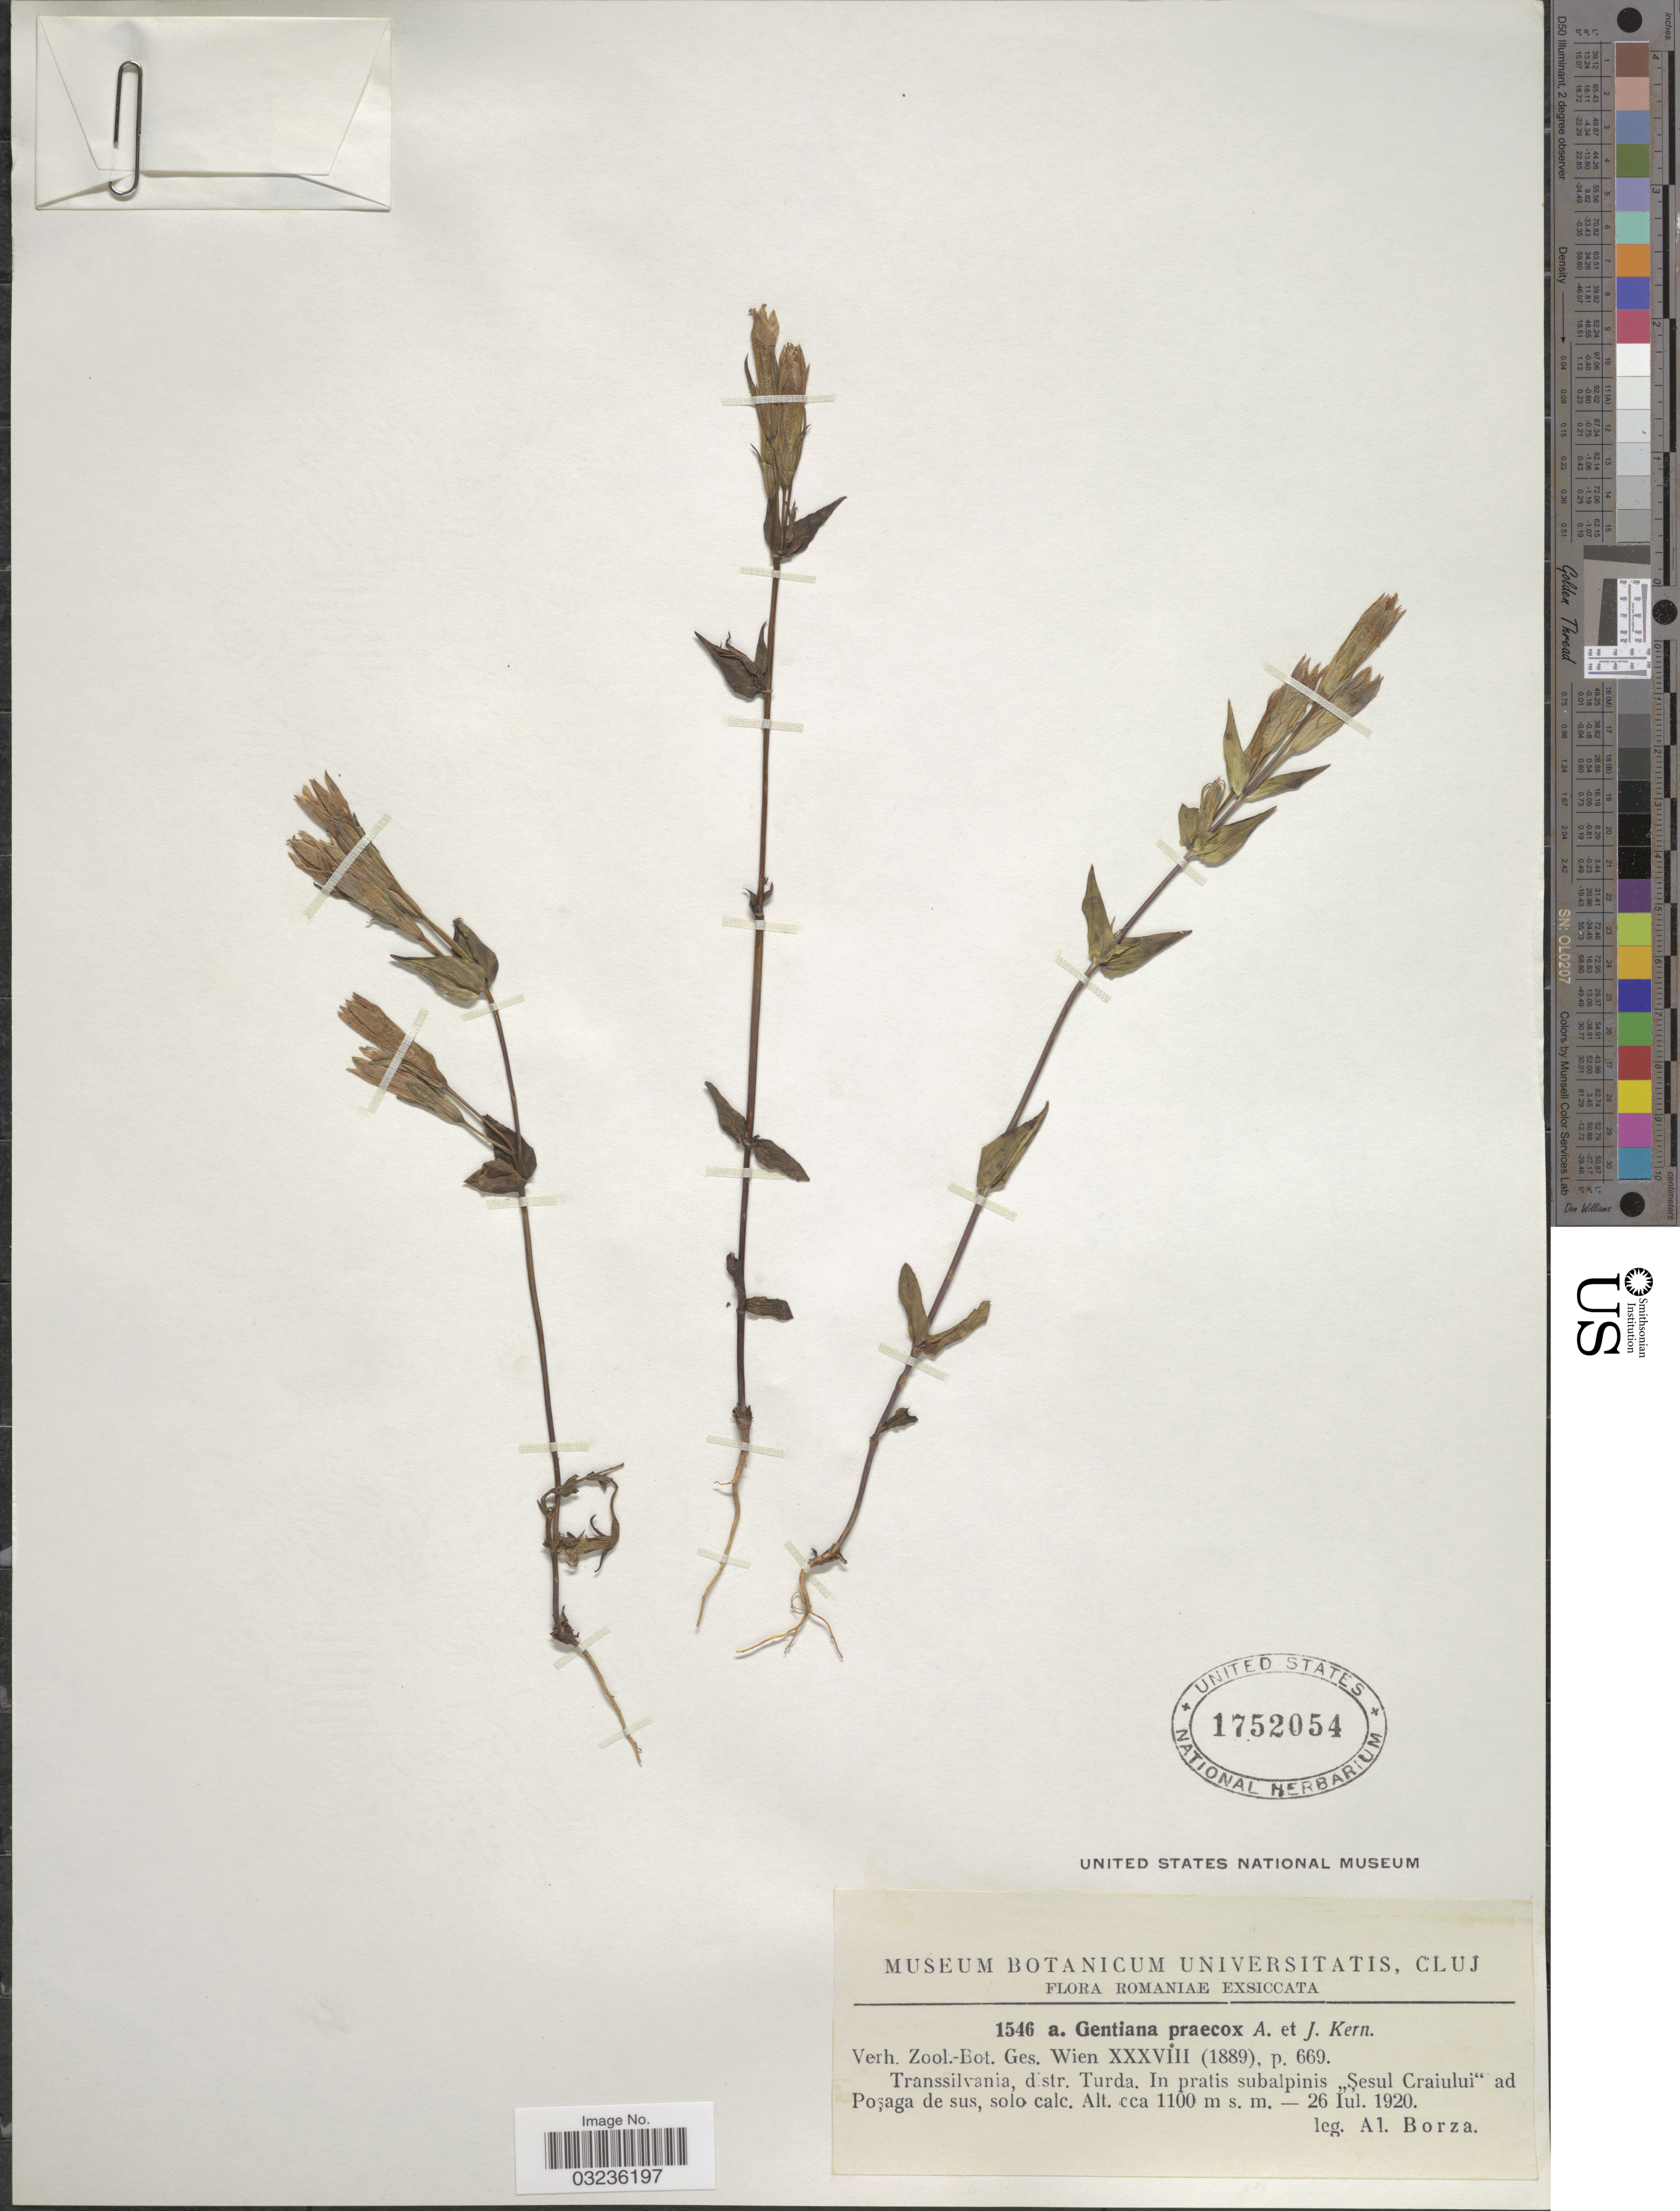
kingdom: Plantae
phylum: Tracheophyta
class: Magnoliopsida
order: Gentianales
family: Gentianaceae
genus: Gentiana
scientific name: Gentiana praecox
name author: A. Kern. & Jos. Kern.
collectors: A. Borza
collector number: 1546 a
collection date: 1920-07-26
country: Romania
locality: Transsilvania, distr. Turda, In pratis subalpinis, "Sesul Craiului" ad Posaga de sus, solo calc.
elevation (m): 1100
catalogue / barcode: US 1752054